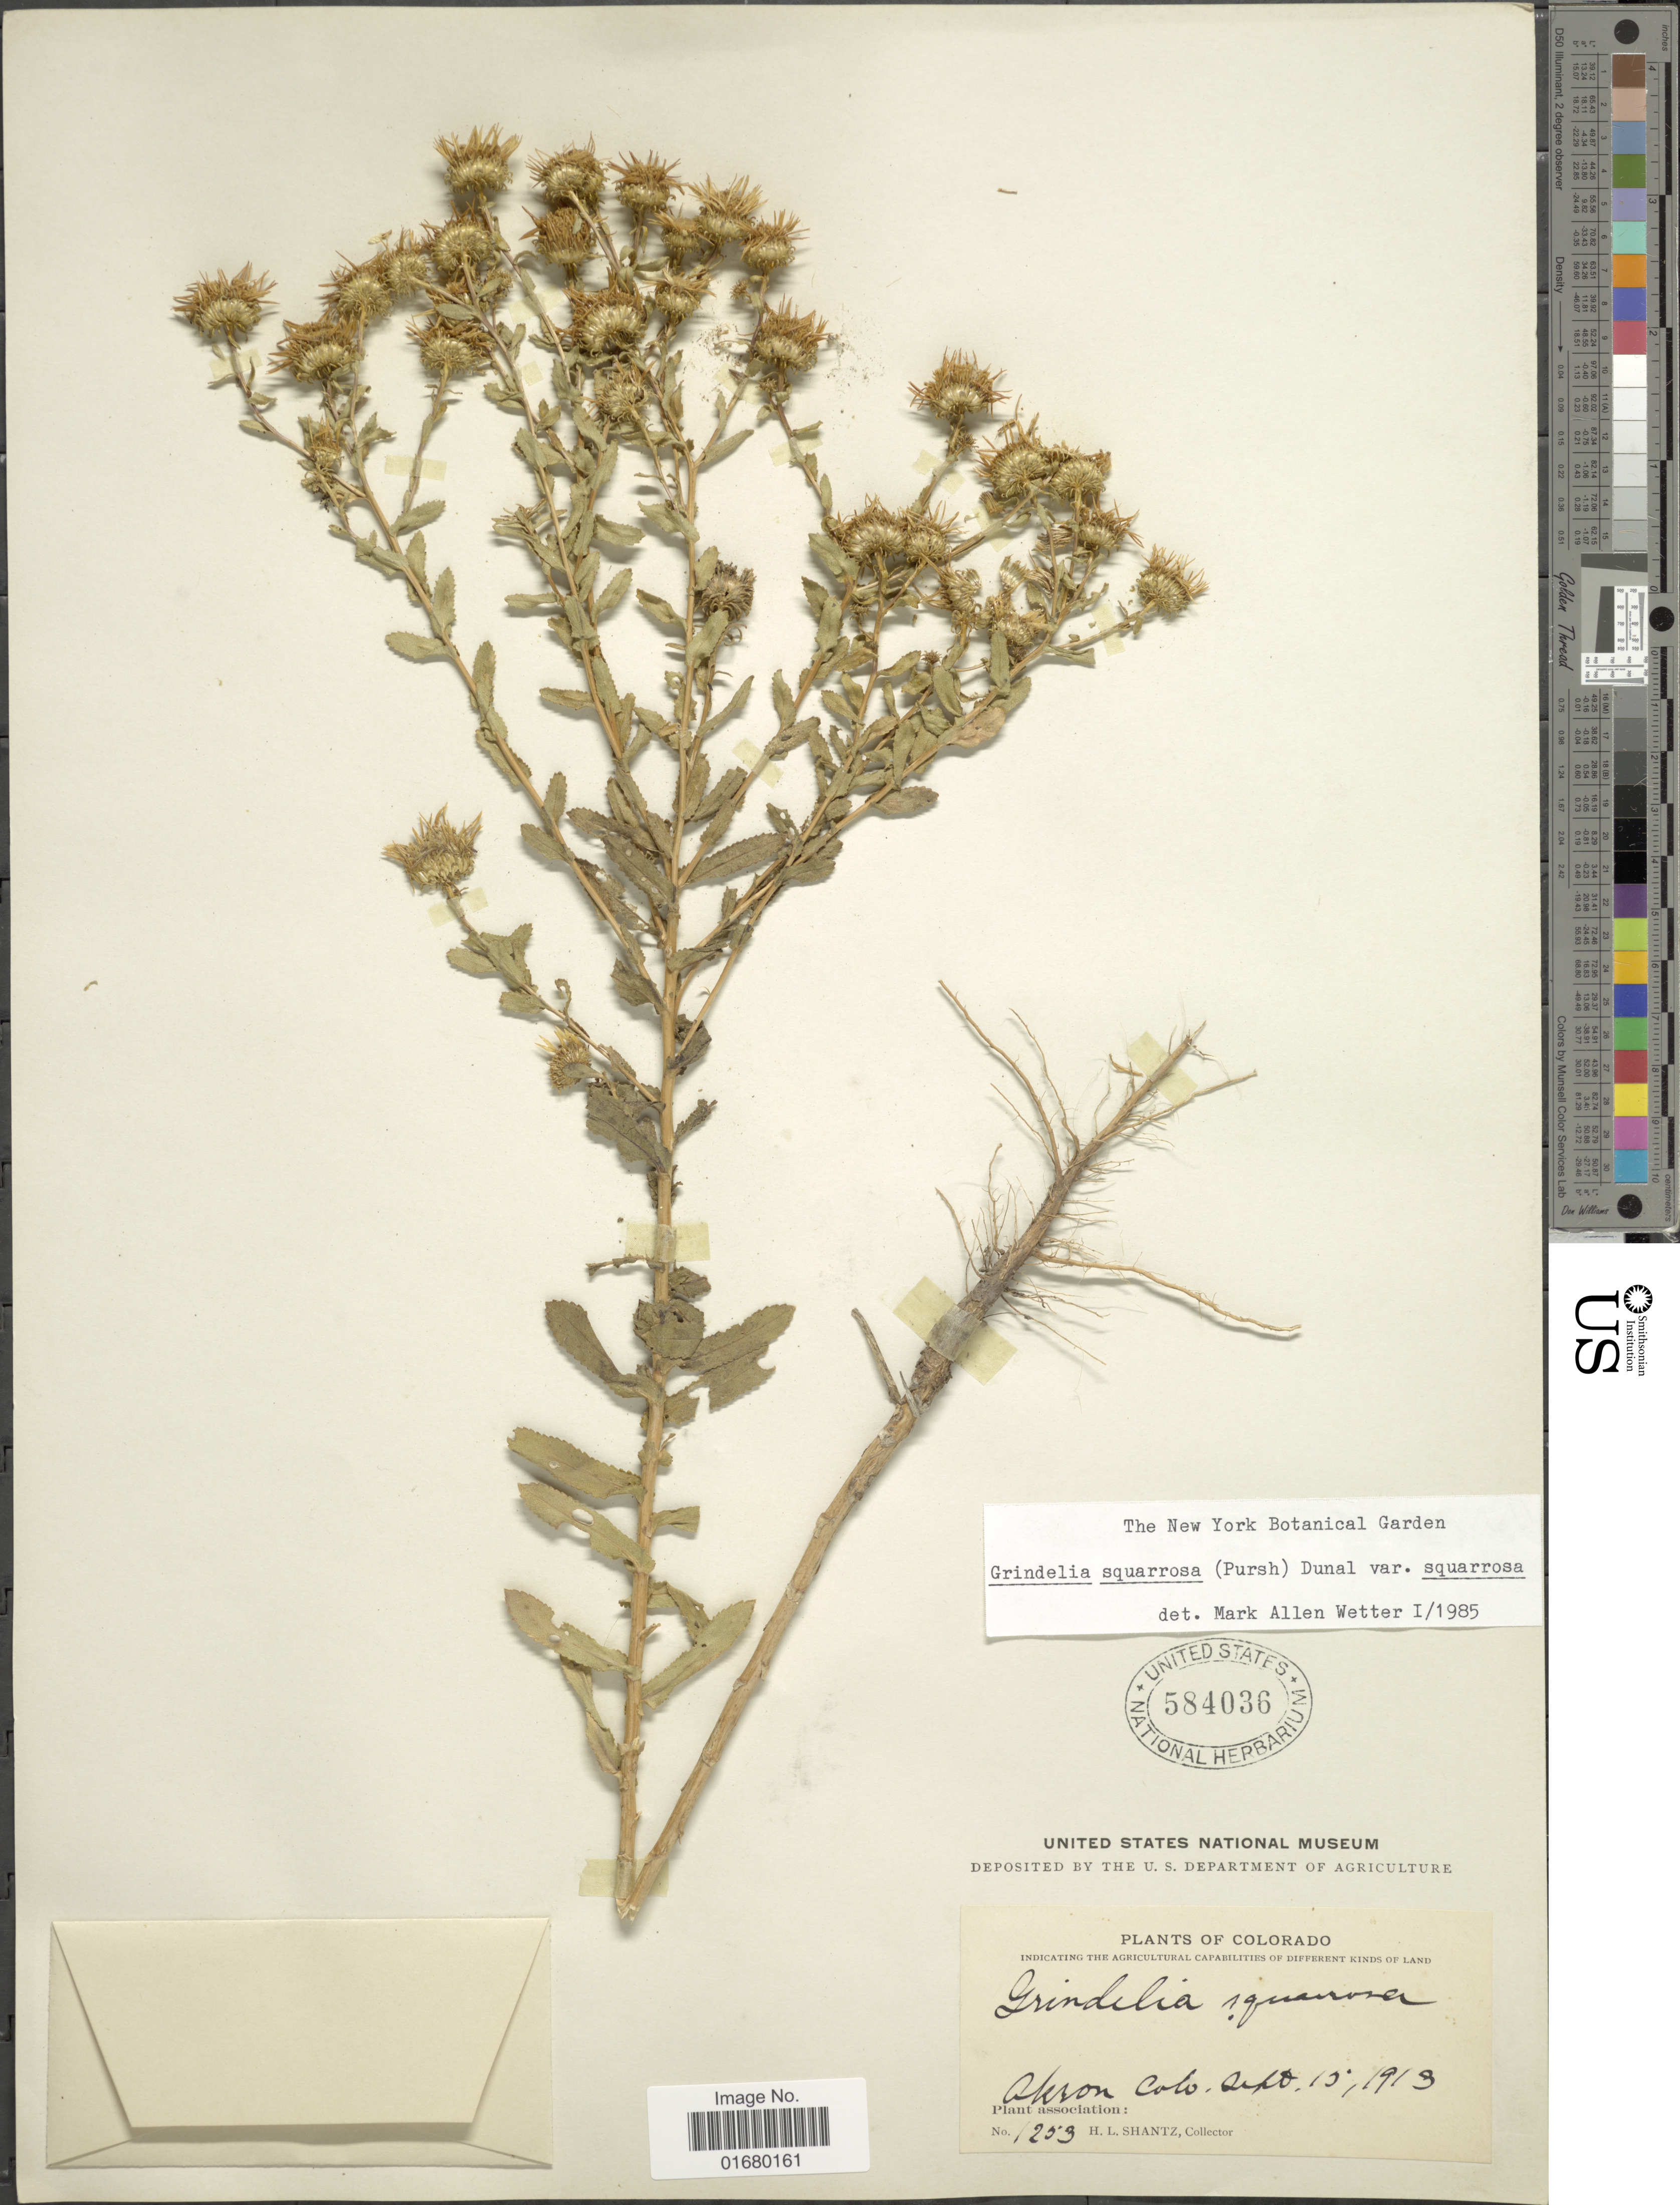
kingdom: Plantae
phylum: Tracheophyta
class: Magnoliopsida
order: Asterales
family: Asteraceae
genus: Grindelia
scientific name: Grindelia squarrosa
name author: (Pursh) Dunal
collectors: H. Shantz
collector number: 1253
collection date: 1913-09-15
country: United States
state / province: Colorado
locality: Akron.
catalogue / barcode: US 584036